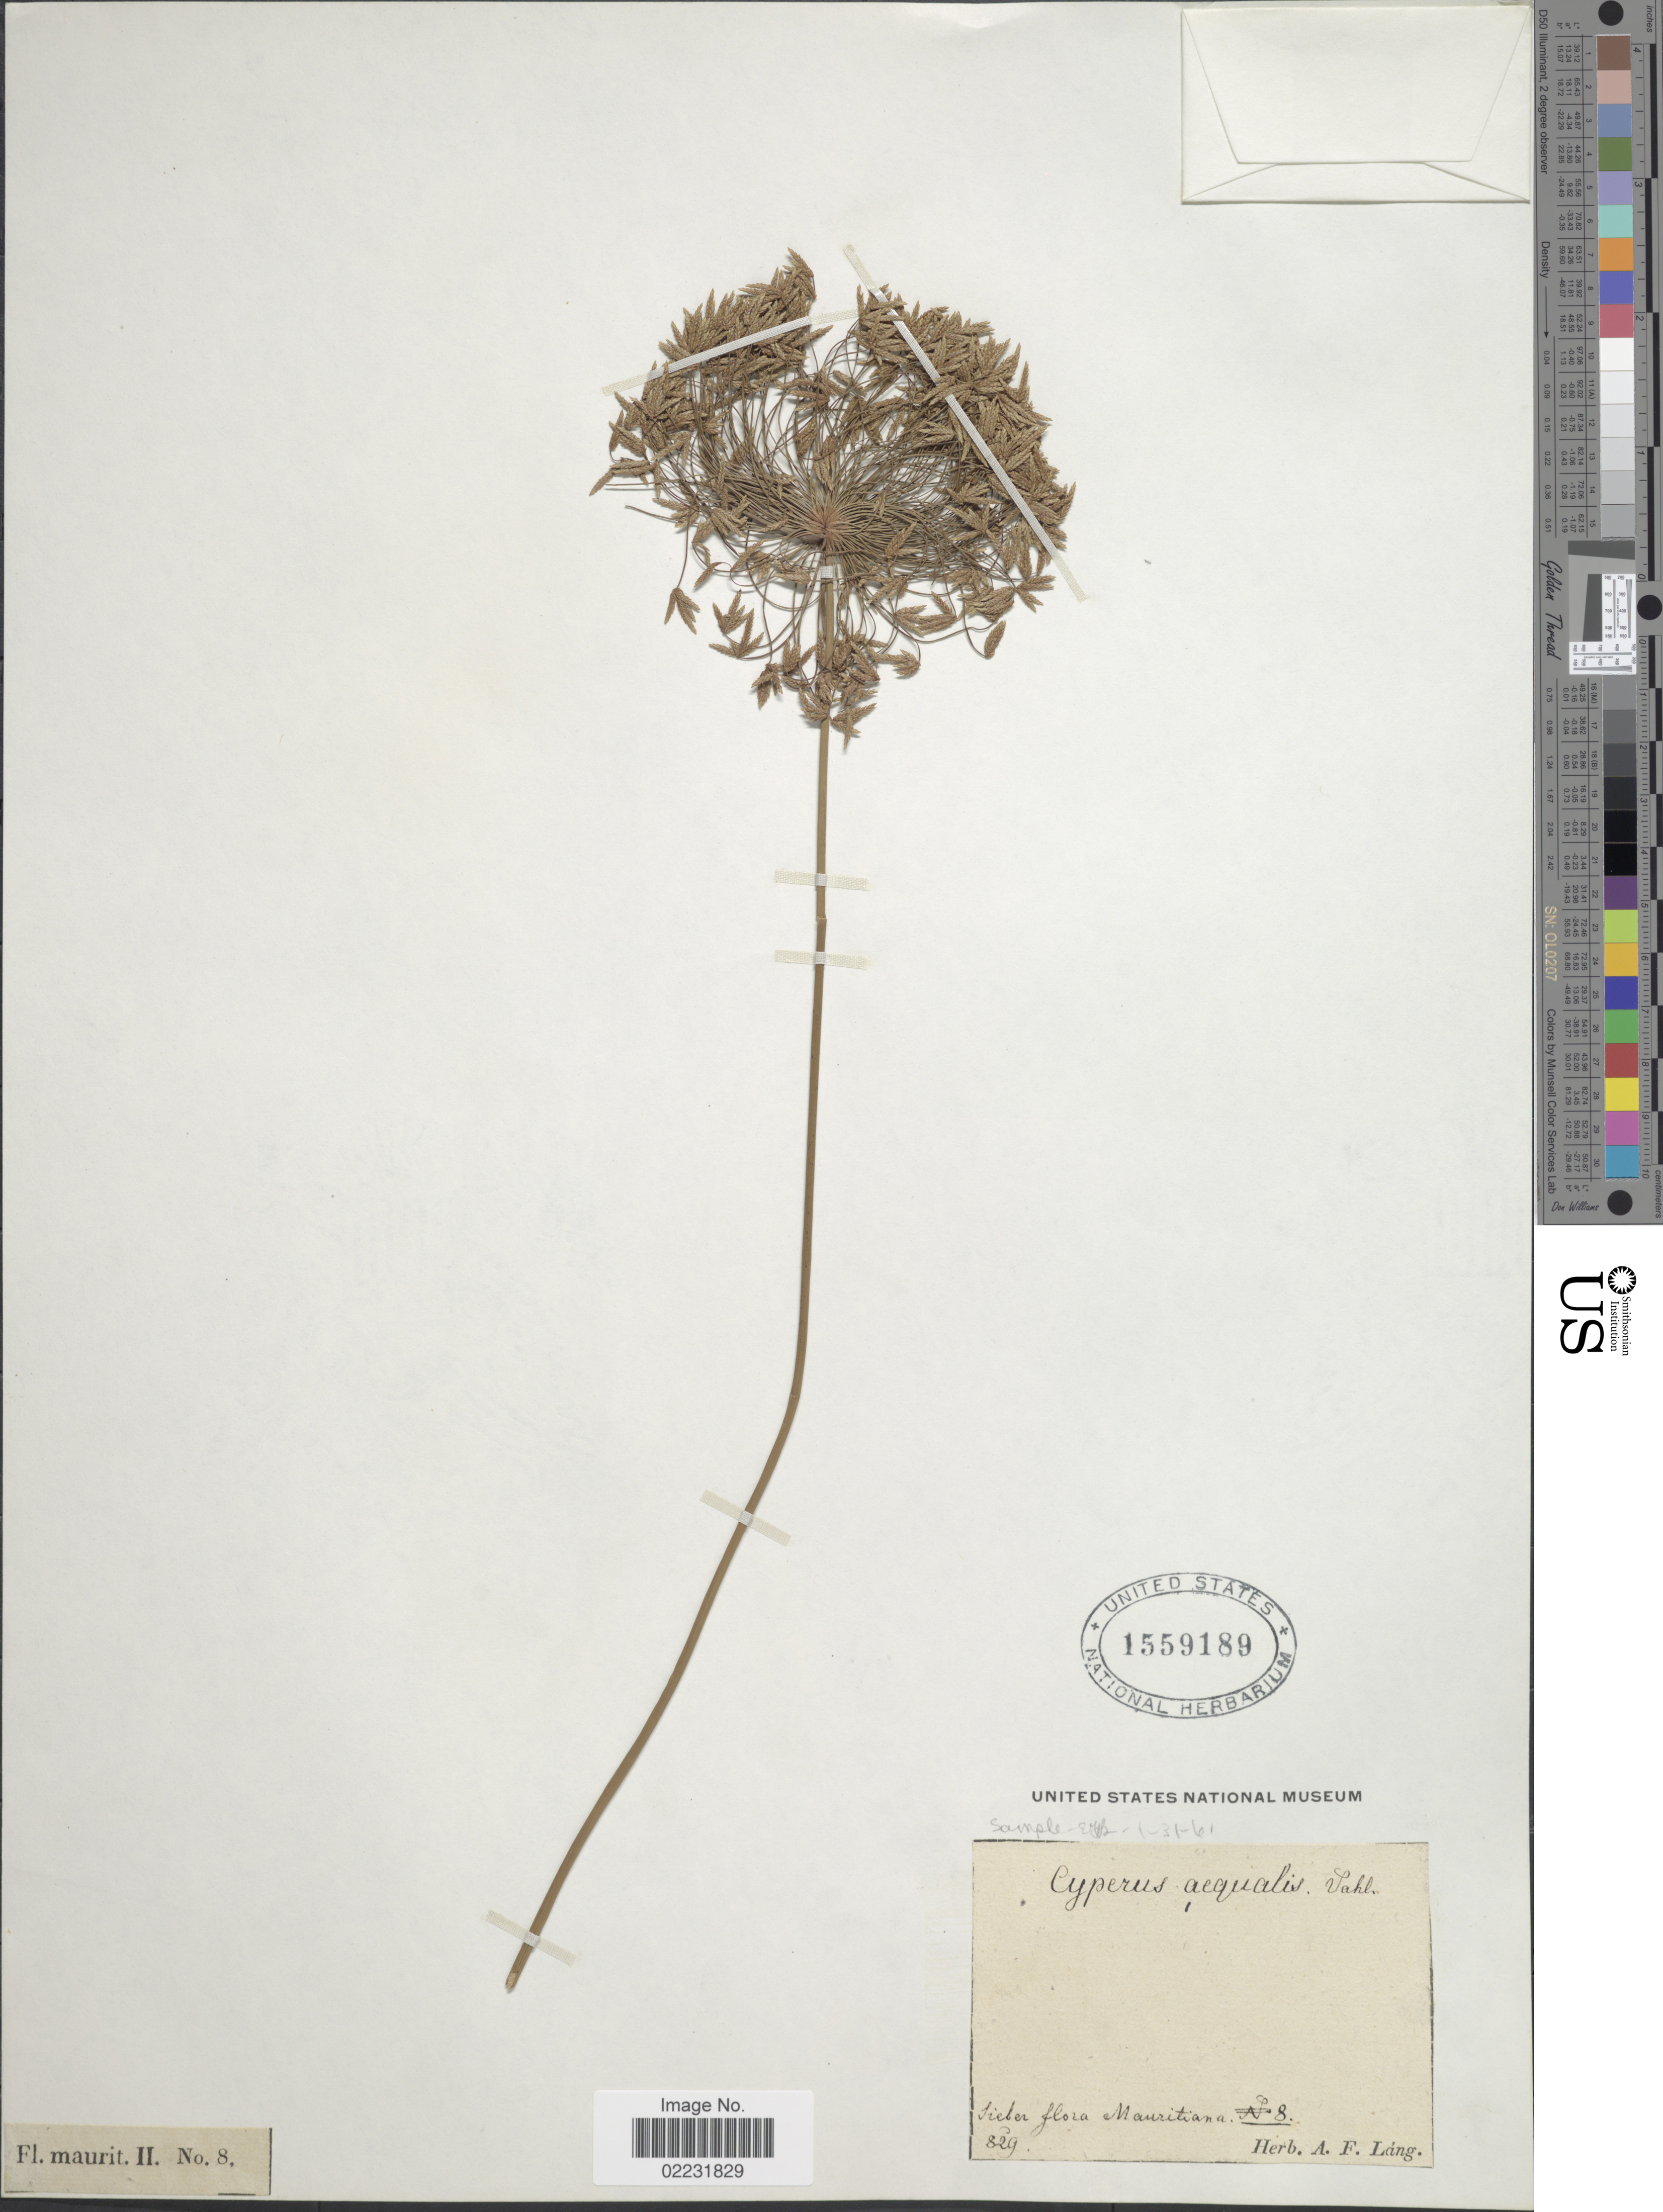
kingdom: Plantae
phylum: Tracheophyta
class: Liliopsida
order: Poales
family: Cyperaceae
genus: Cyperus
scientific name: Cyperus prolifer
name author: Lam.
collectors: Ex herb. A. F. Lang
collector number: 8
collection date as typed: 829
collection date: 1829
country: Mauritania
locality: Sieber flora Mauritiana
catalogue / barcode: US 1559189